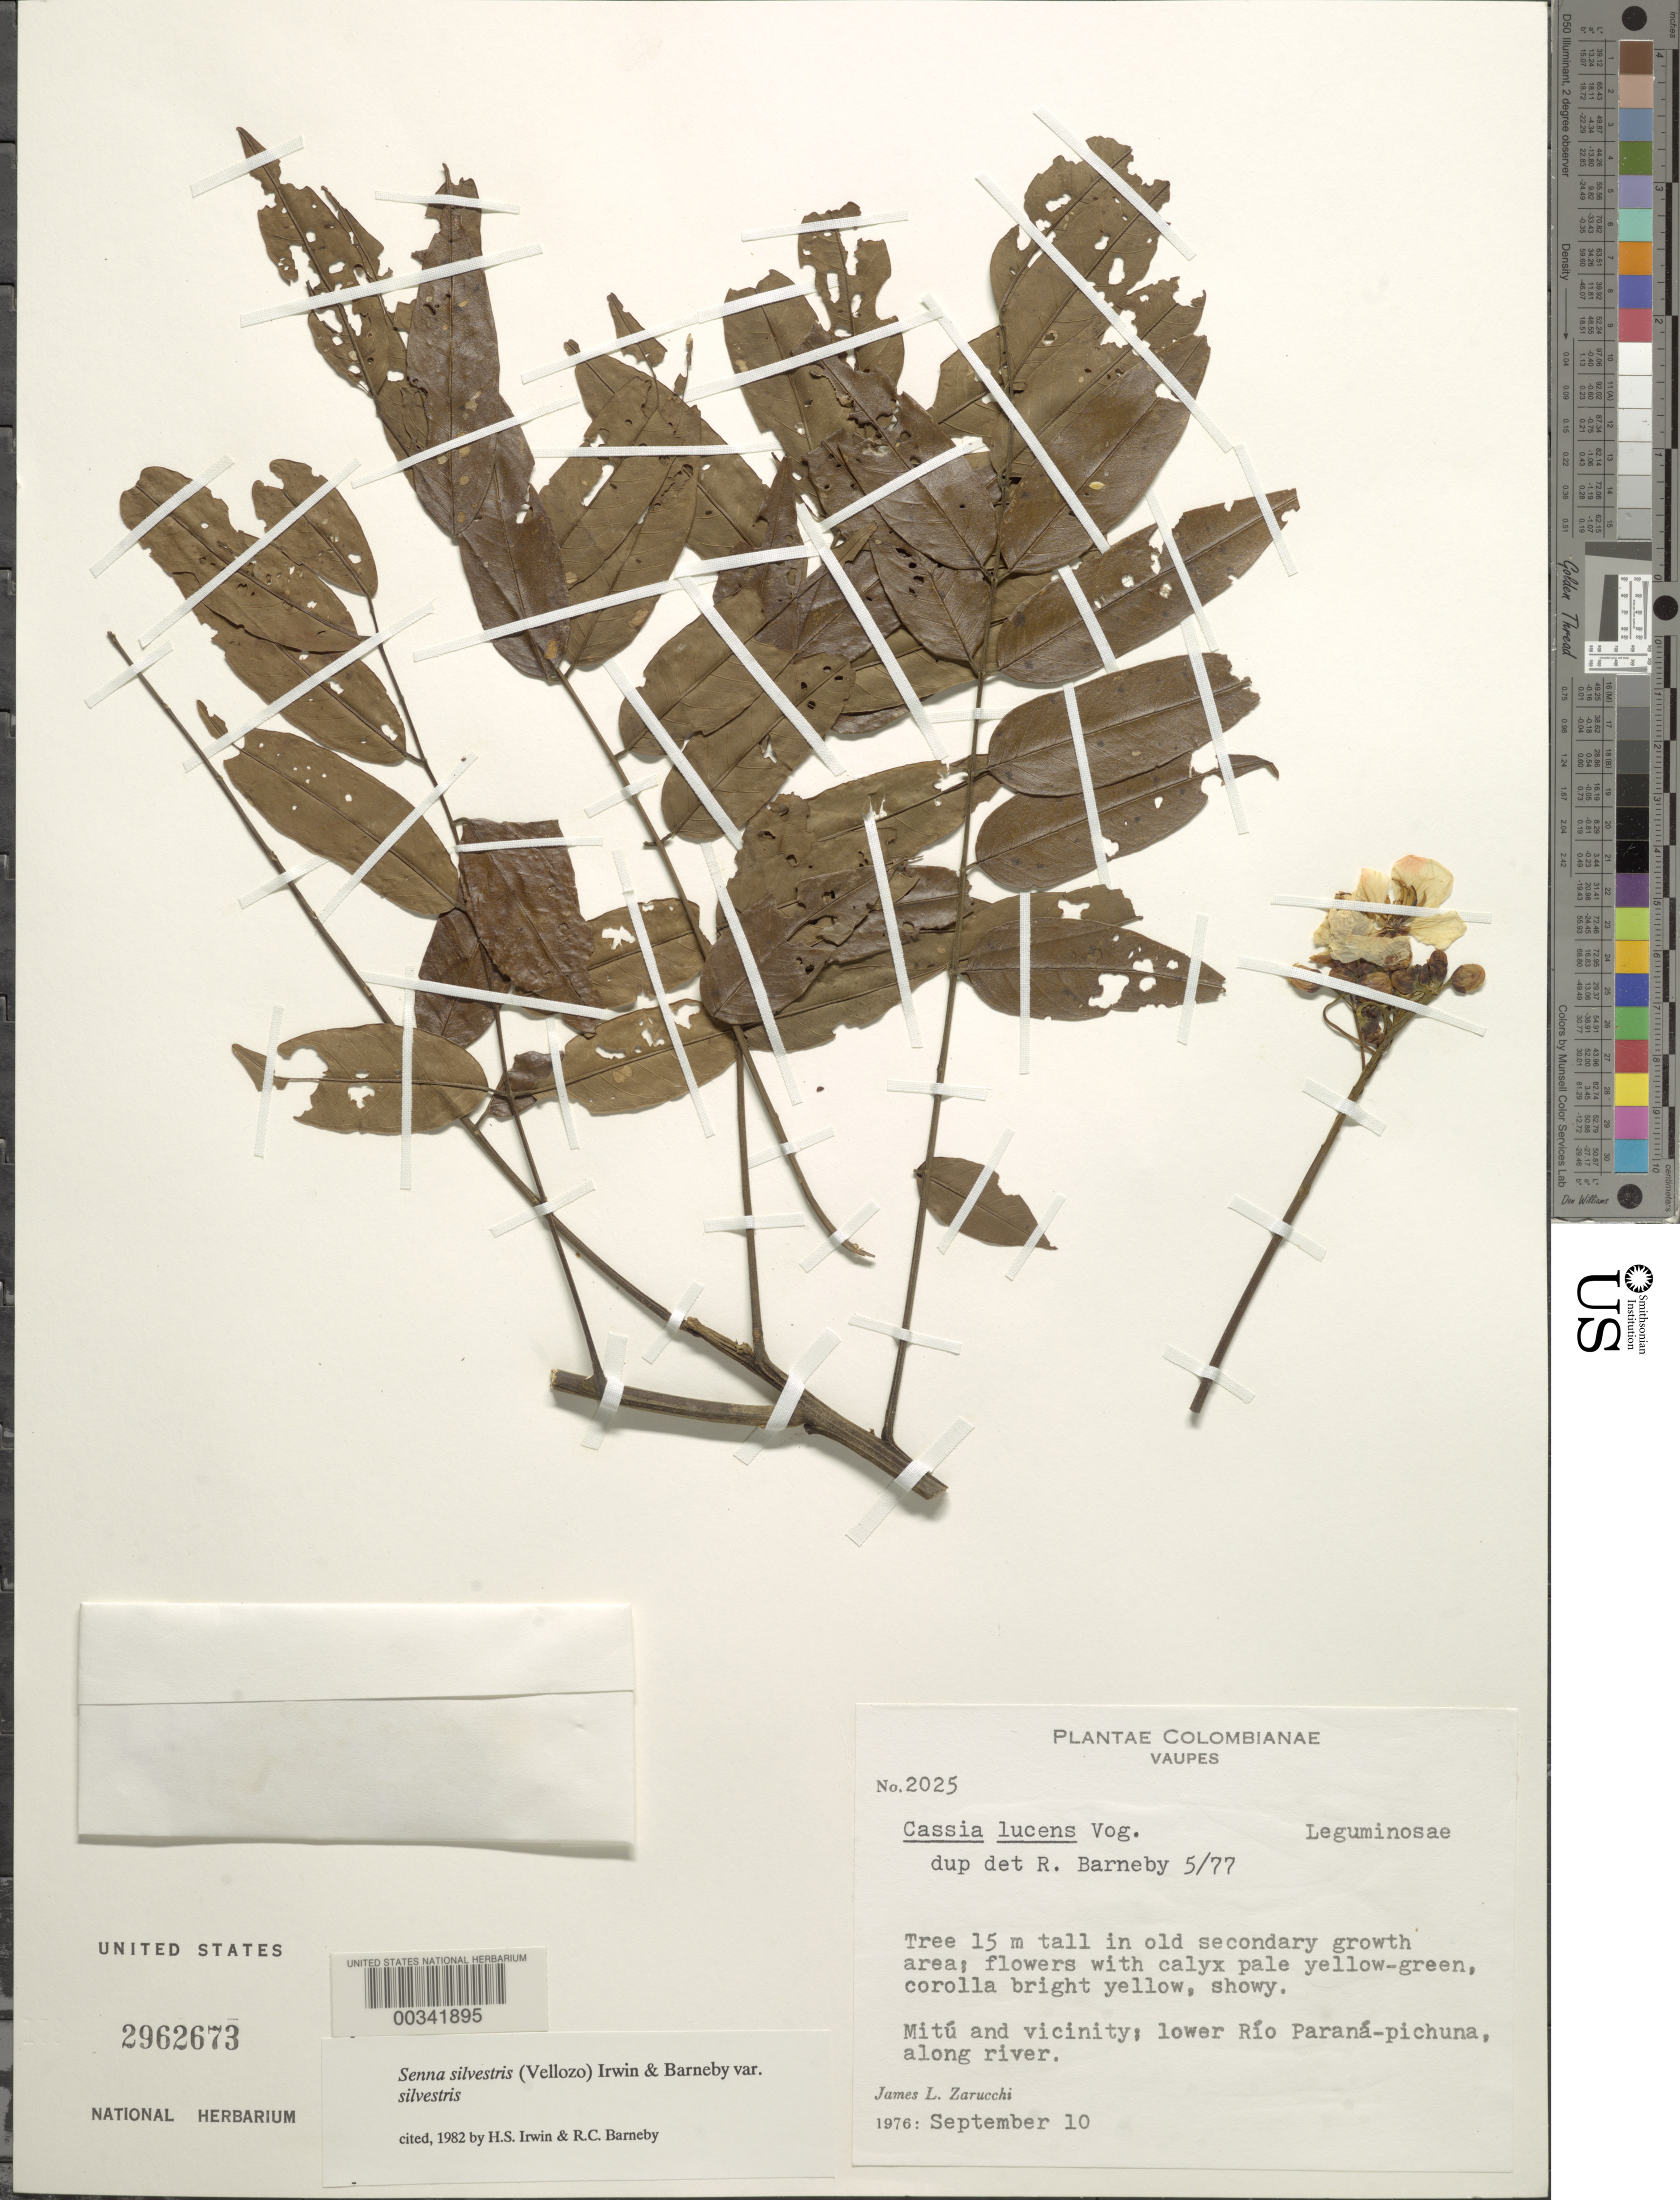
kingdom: Plantae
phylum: Tracheophyta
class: Magnoliopsida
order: Fabales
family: Fabaceae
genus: Senna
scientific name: Senna silvestris var. silvestris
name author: (Vell.) H.S. Irwin & Barneby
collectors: J. L. Zarucchi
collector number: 2025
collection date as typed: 10 Sep 1976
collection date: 1976-09-10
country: Colombia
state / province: Vaupés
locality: Mitú and vicinity; lower Río Paraná-pichuna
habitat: Along river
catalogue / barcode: US 2962673